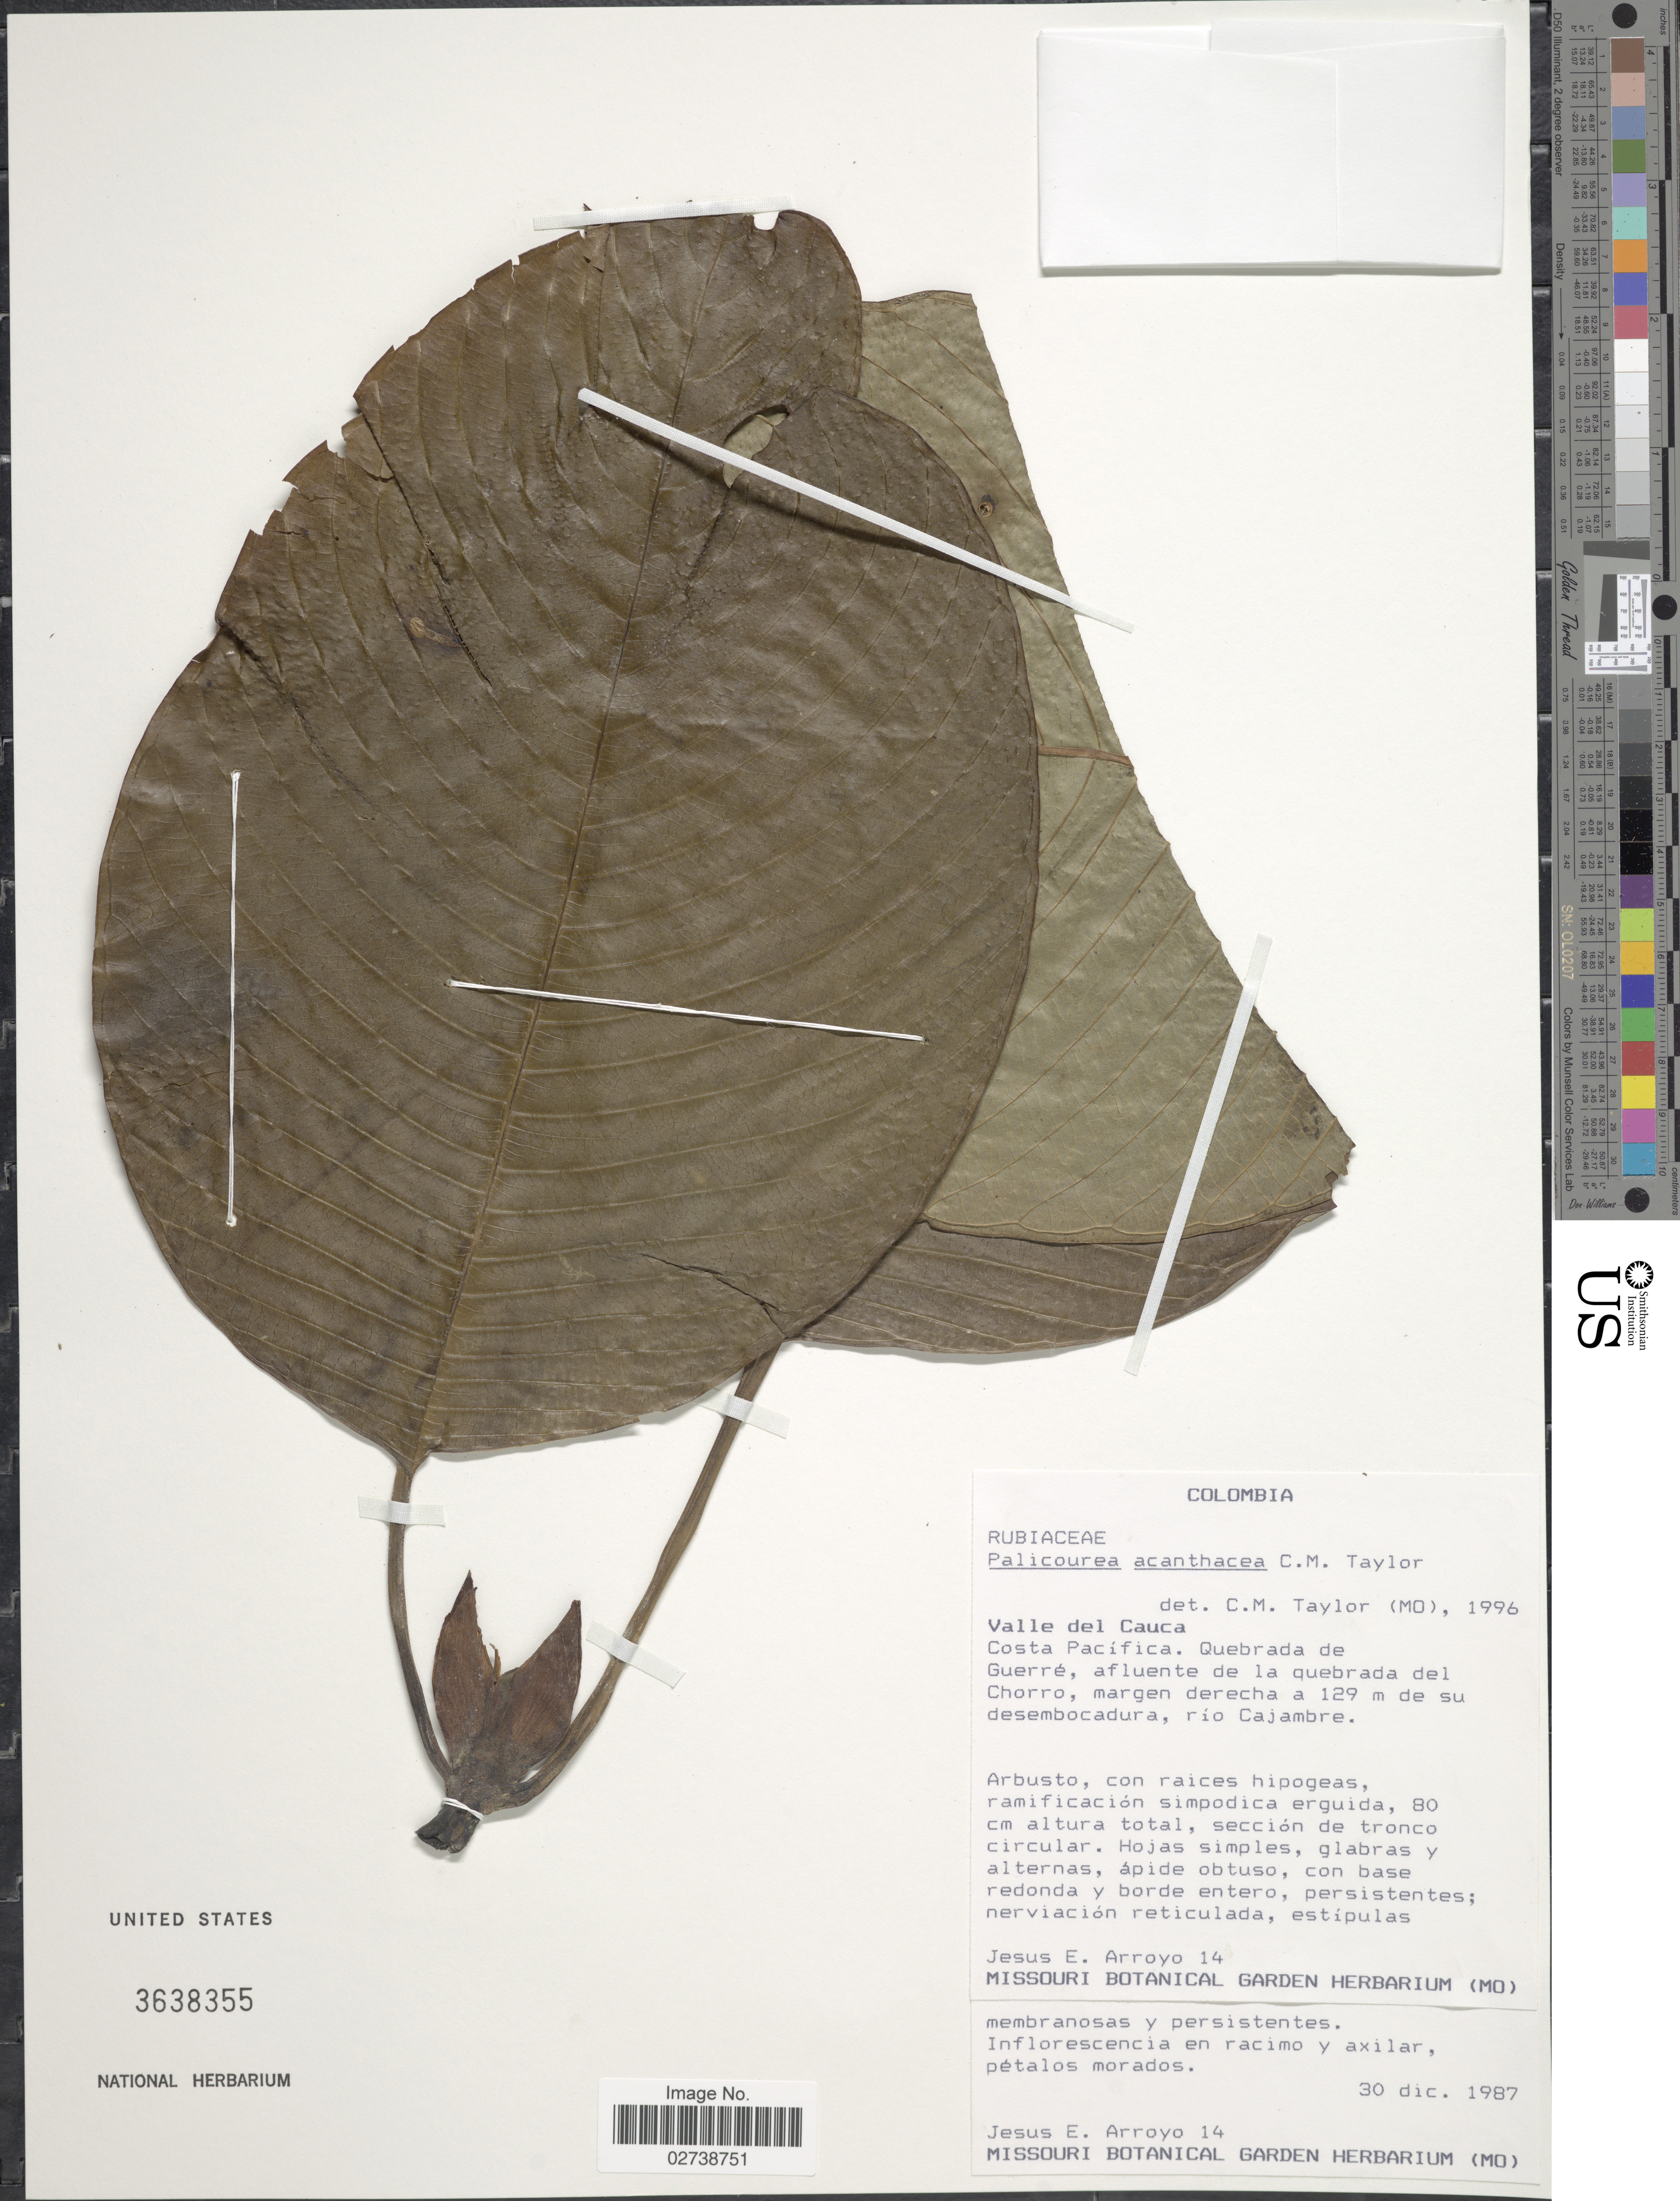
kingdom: Plantae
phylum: Tracheophyta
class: Magnoliopsida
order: Gentianales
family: Rubiaceae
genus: Palicourea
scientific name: Palicourea acanthacea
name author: C.M. Taylor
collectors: J. Arroyo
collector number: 14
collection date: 1987-12-30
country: Colombia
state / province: Valle del Cauca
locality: Costa Pacífica. Quebrada de Guerré, afluente de la quebrada del Chorro, margen derecha a 129 m de su desembocadura, río Cajambre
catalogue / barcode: US 3638355